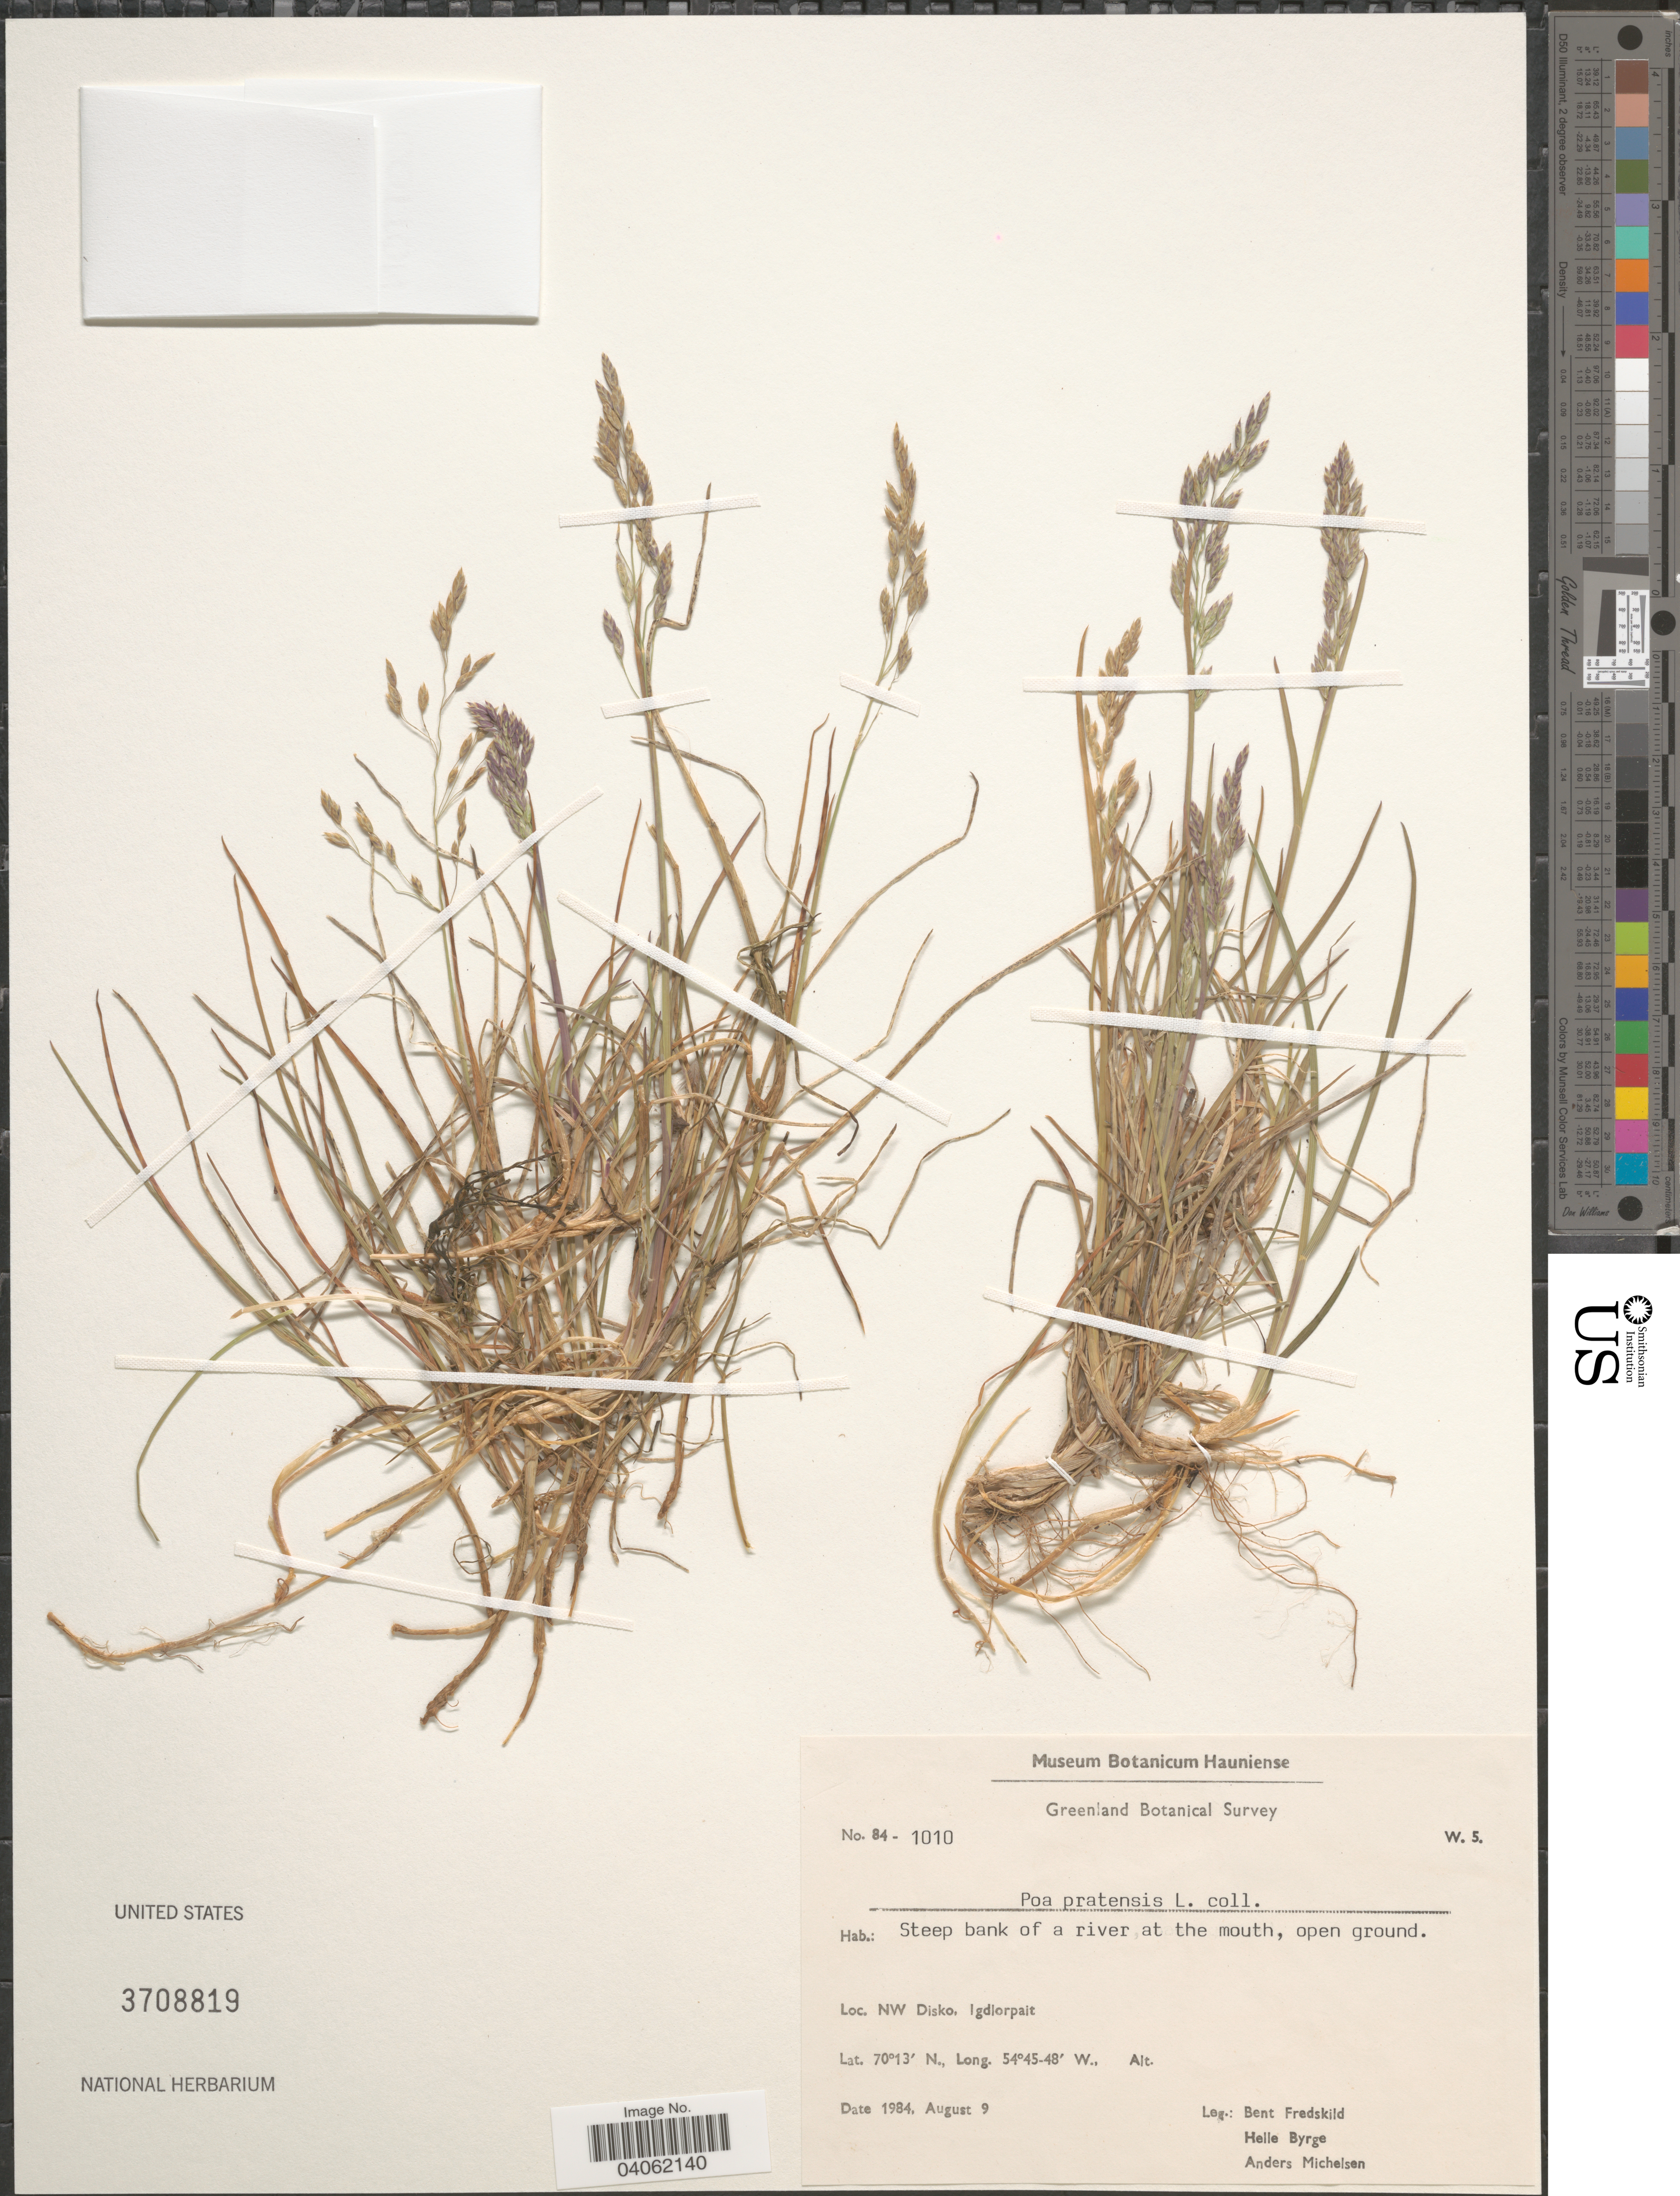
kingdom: Plantae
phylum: Tracheophyta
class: Liliopsida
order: Poales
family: Poaceae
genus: Poa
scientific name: Poa pratensis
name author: L.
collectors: B. Fredskild, H. Byrge & A. Michelsen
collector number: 84-1010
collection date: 1984-08-09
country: Greenland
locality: Steep bank of a river at the mouth, open ground. NW Disko, Igdlorpait.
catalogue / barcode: US 3708819